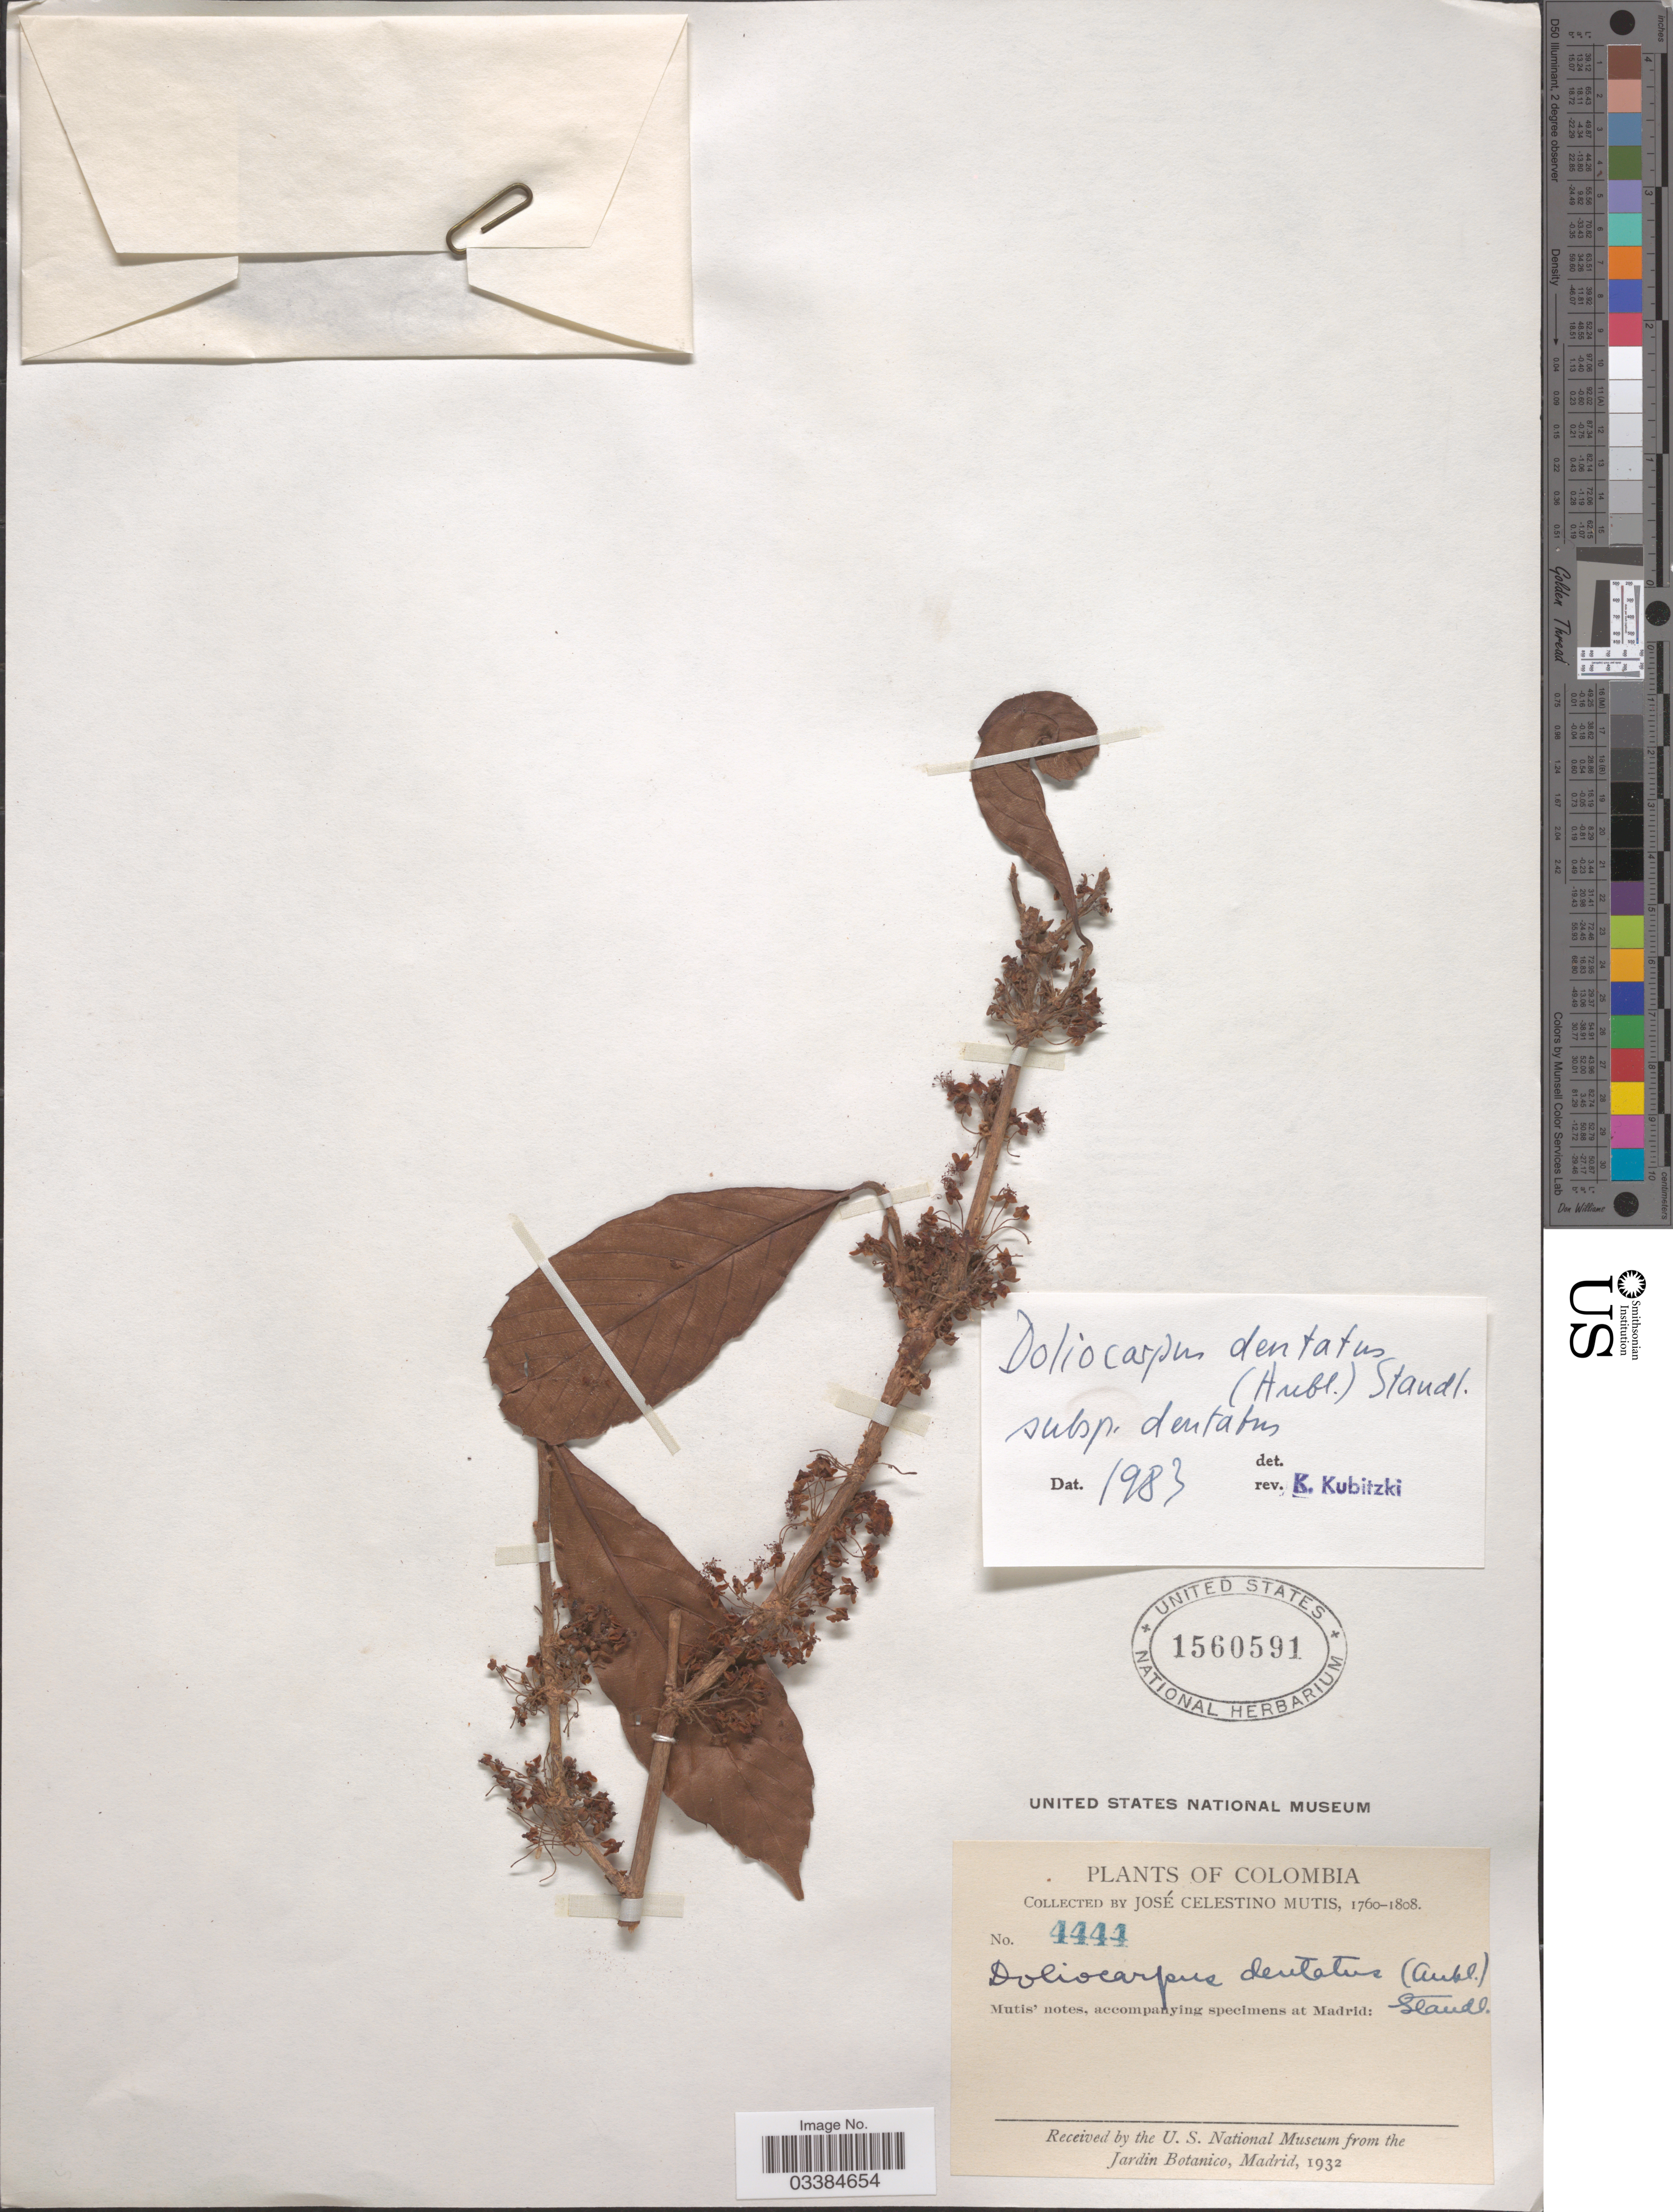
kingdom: Plantae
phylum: Tracheophyta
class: Magnoliopsida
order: Dilleniales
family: Dilleniaceae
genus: Doliocarpus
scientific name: Doliocarpus dentatus subsp. dentatus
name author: (Aubl.) Standl.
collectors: J. C. B. Mutis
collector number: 4444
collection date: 1760/1808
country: Colombia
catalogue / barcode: US 1560591